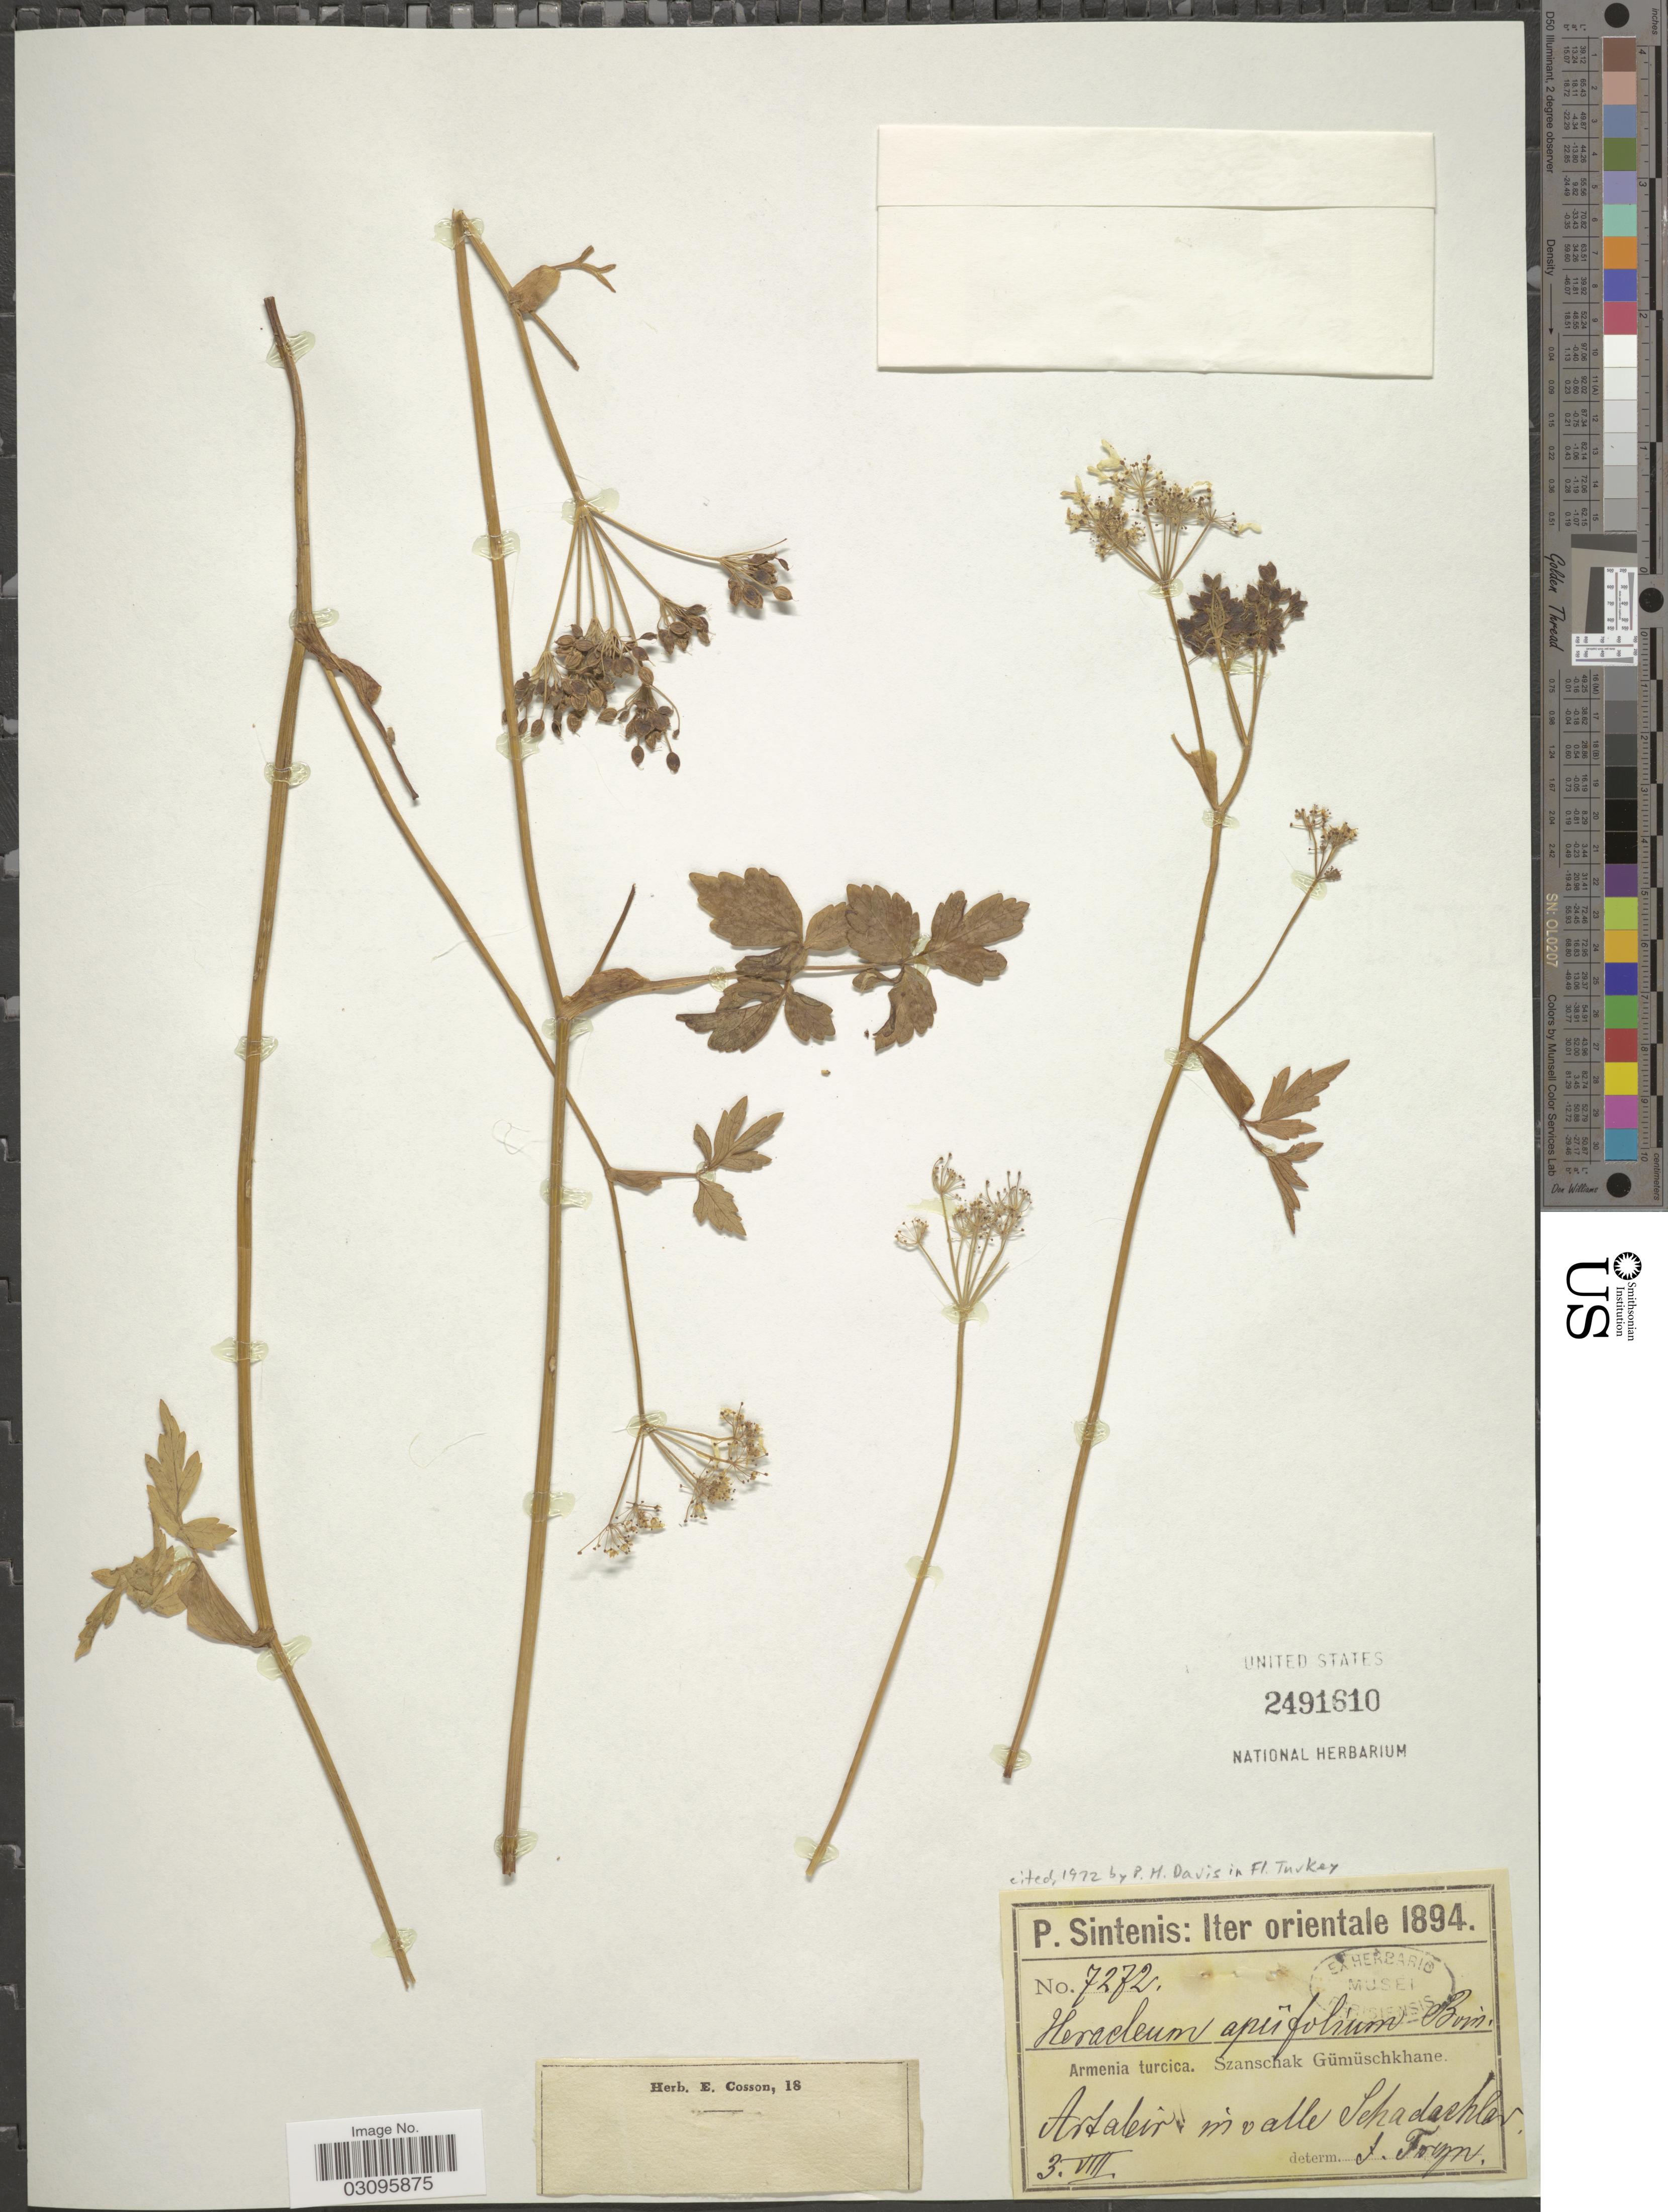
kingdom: Plantae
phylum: Tracheophyta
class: Magnoliopsida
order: Apiales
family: Apiaceae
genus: Heracleum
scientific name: Heracleum apiifolium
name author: Boiss.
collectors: P. Sintenis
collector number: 7272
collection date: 1894-08-03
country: Turkey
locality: Iter orientale. Armenia turcica. Szanschak Gümüschkhane. Arzabir in valle Schadashlar.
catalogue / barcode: US 2491610